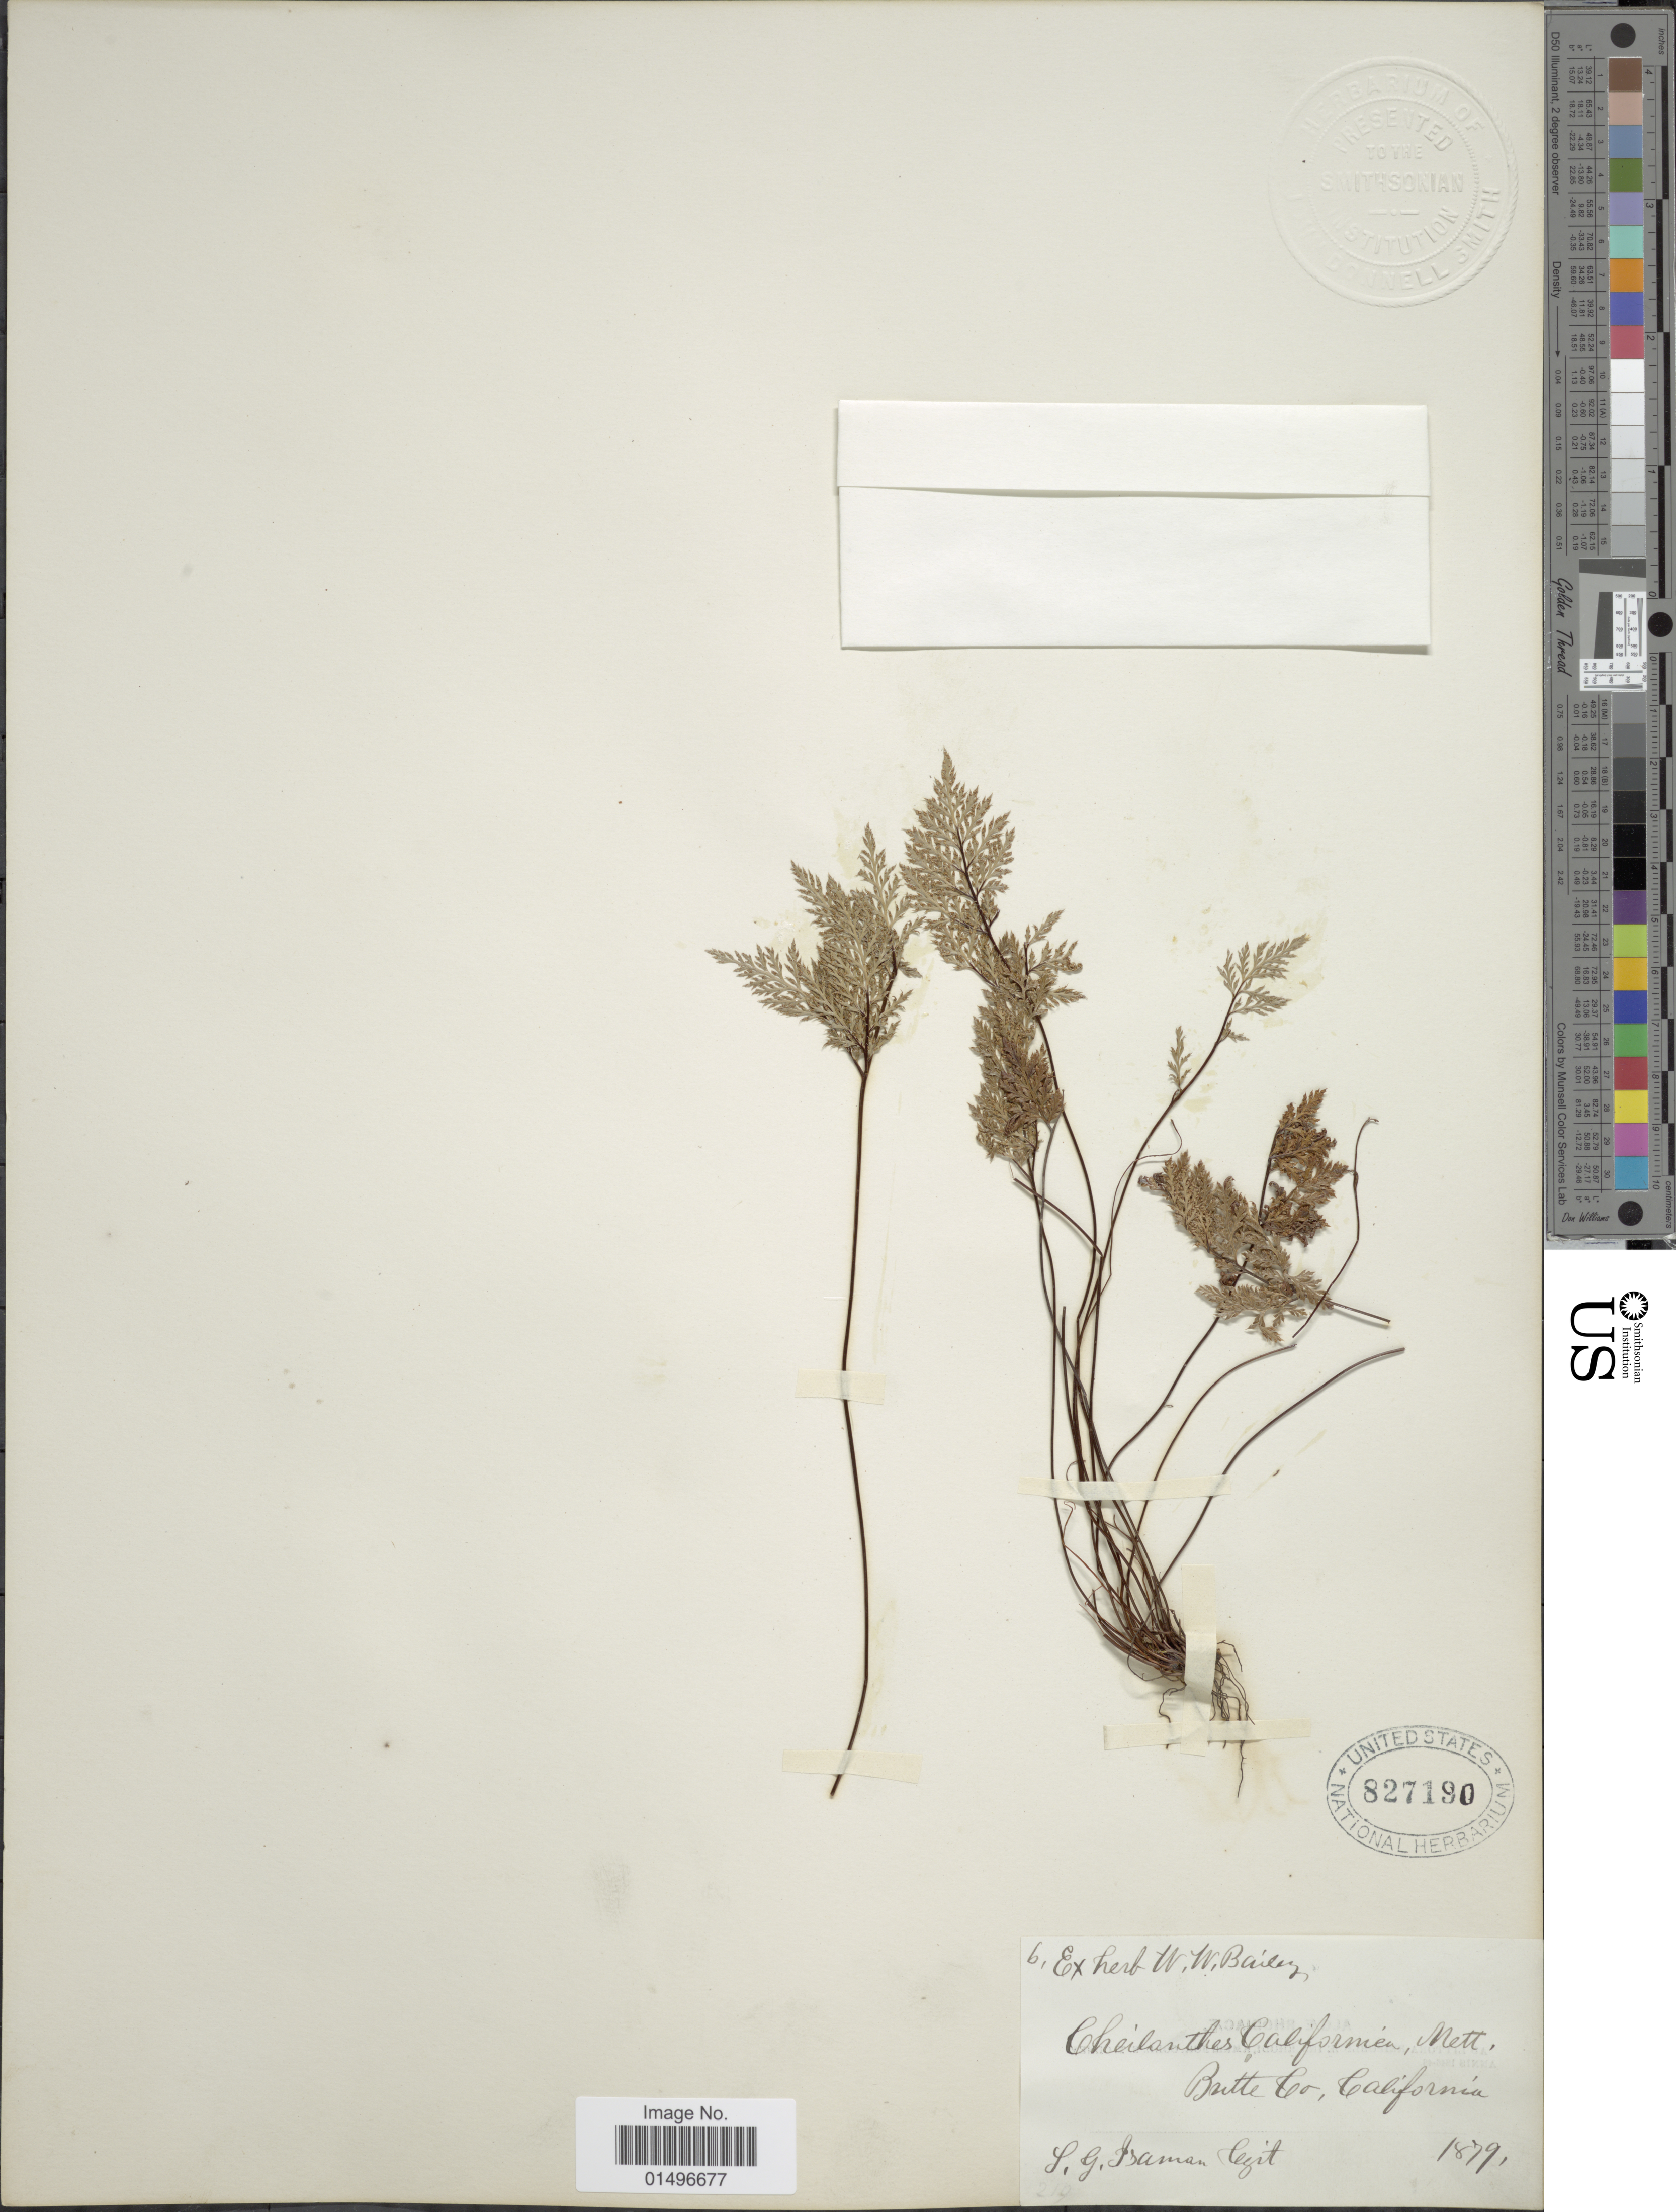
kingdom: Plantae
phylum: Tracheophyta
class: Polypodiopsida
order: Polypodiales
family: Pteridaceae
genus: Aspidotis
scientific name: Aspidotis californica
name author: (Hook.) Nutt. ex Copel.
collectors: L. Isaman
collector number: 6?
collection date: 1879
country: United States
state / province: California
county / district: Butte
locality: California, Butte Co.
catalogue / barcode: US 827190